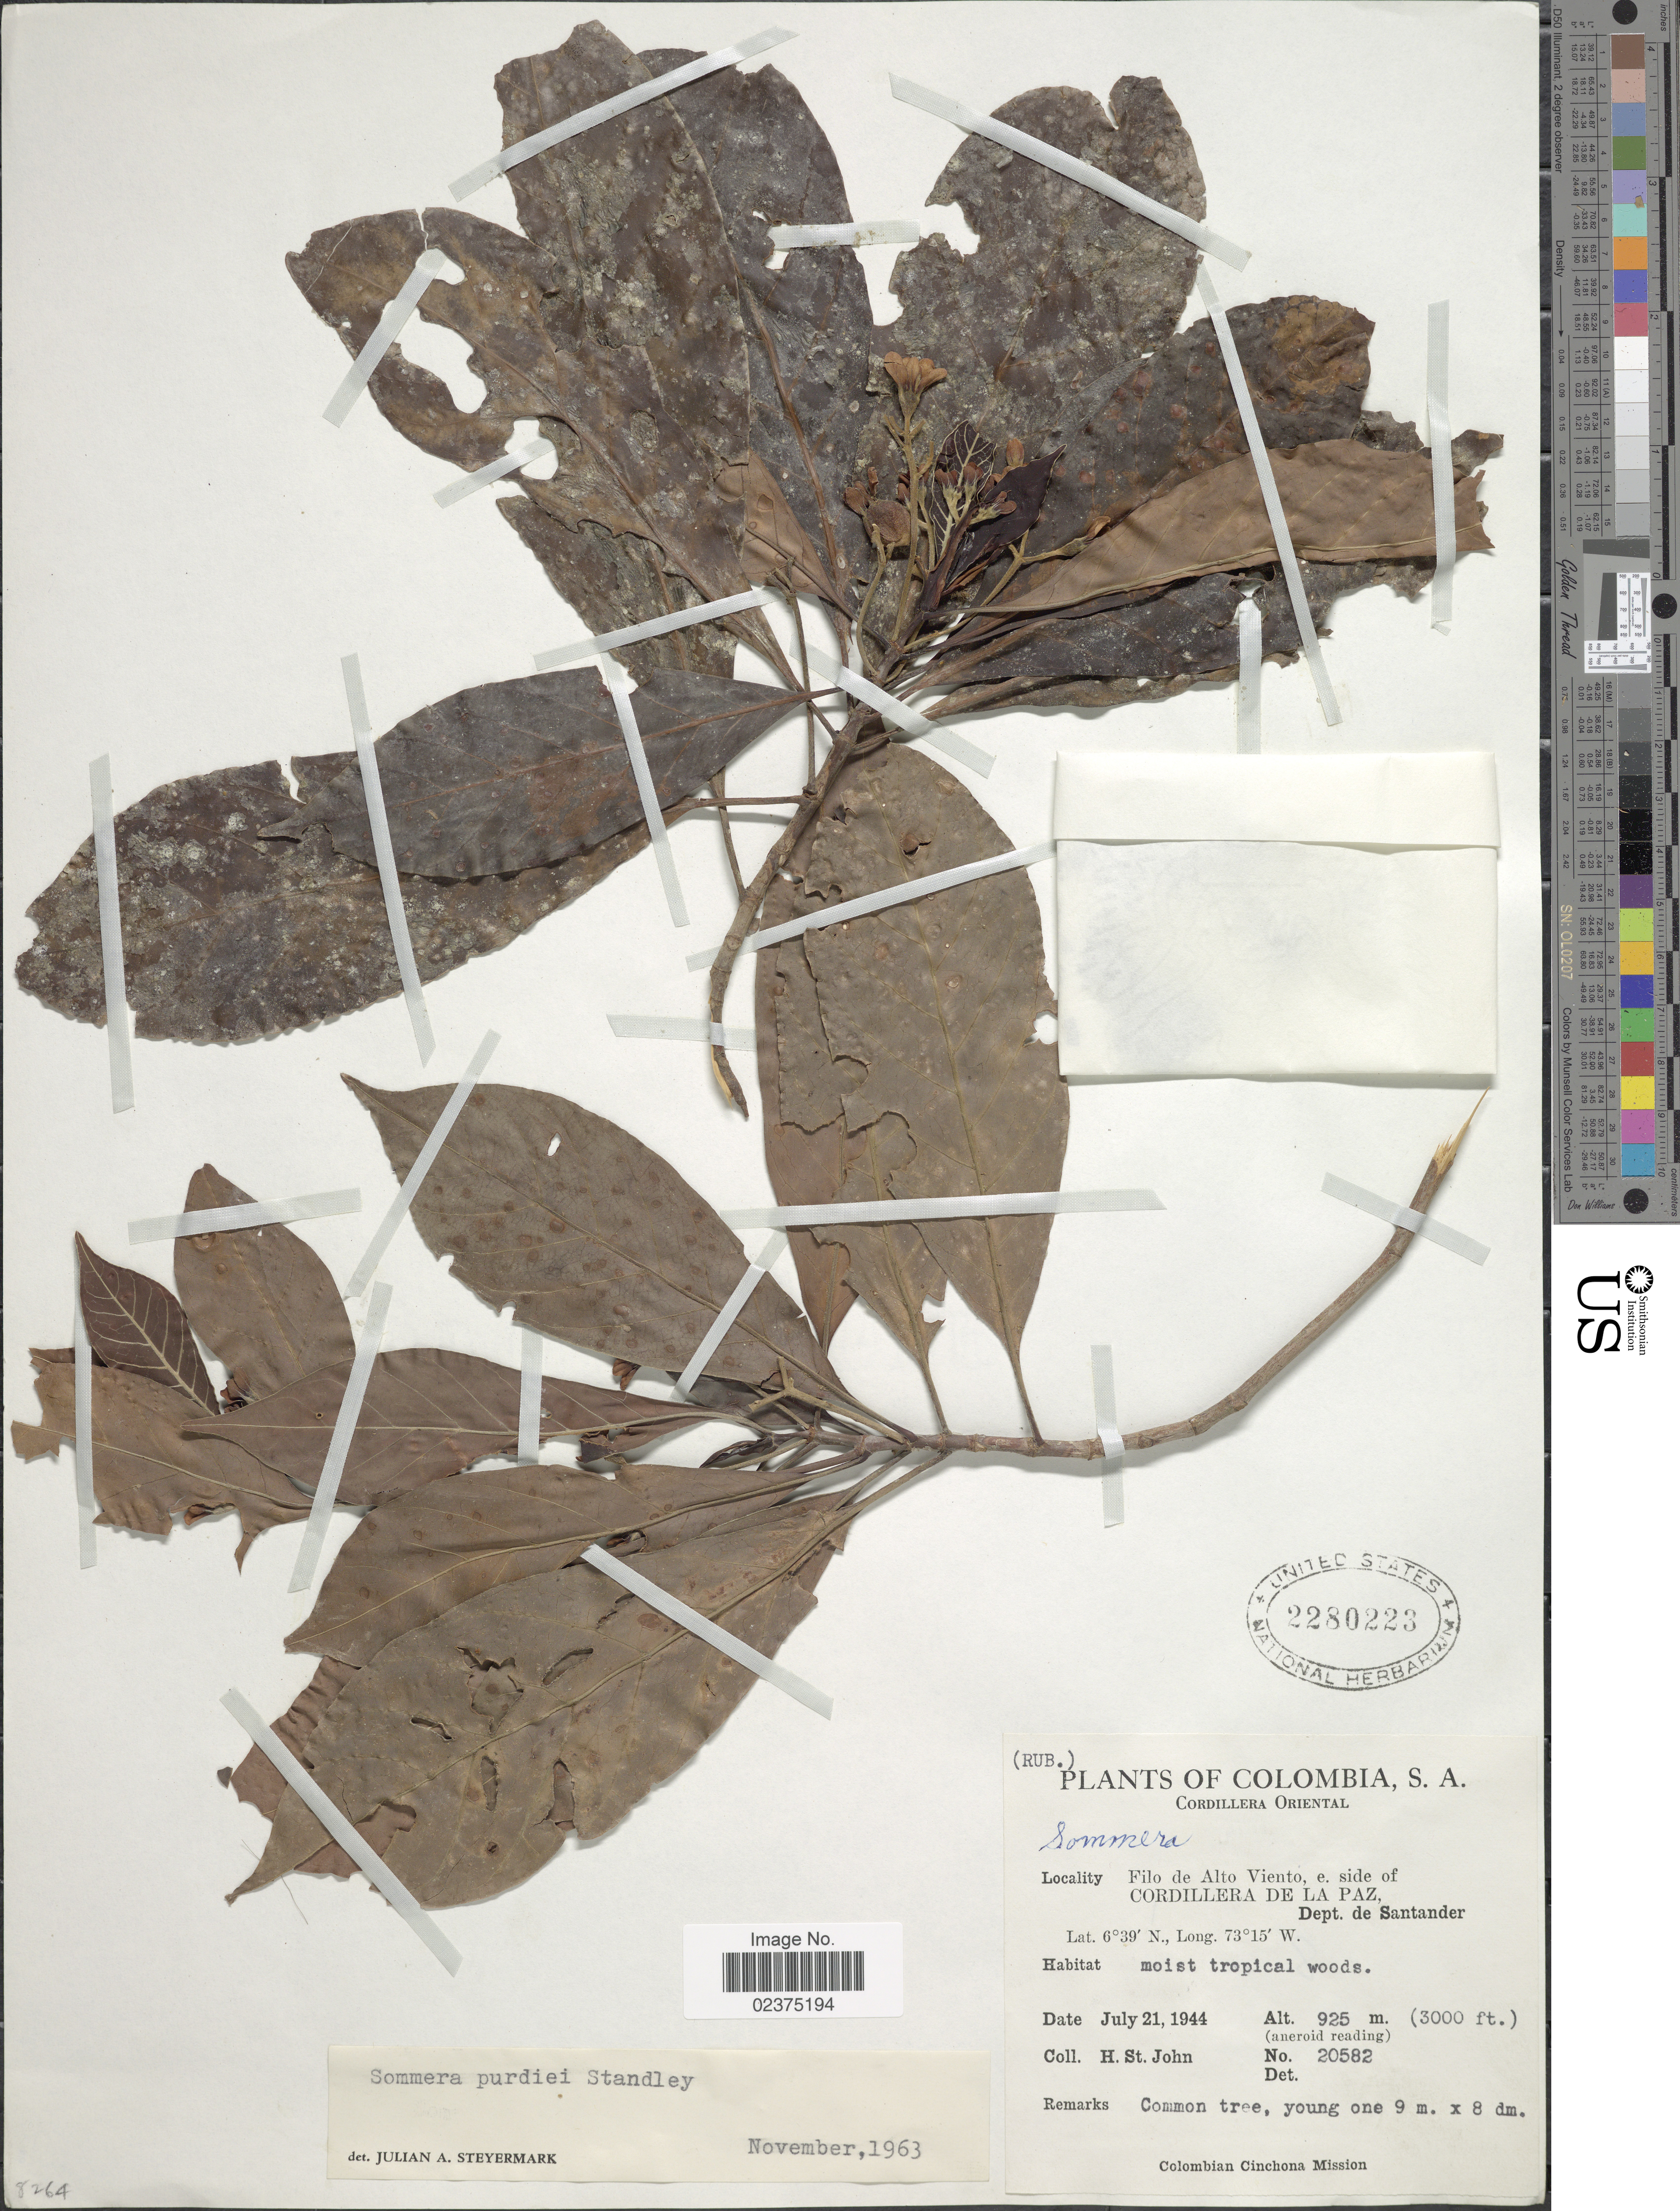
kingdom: Plantae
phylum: Tracheophyta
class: Magnoliopsida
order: Gentianales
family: Rubiaceae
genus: Sommera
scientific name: Sommera purdiei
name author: Standl.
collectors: H. St. John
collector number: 20582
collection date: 1944-07-21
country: Colombia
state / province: Santander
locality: Cordillera Oriental, Filo de Alto Viento, e. side of Cordillera De La Paz, Dept de Santander, moist tropical woods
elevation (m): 914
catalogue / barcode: US 2280223